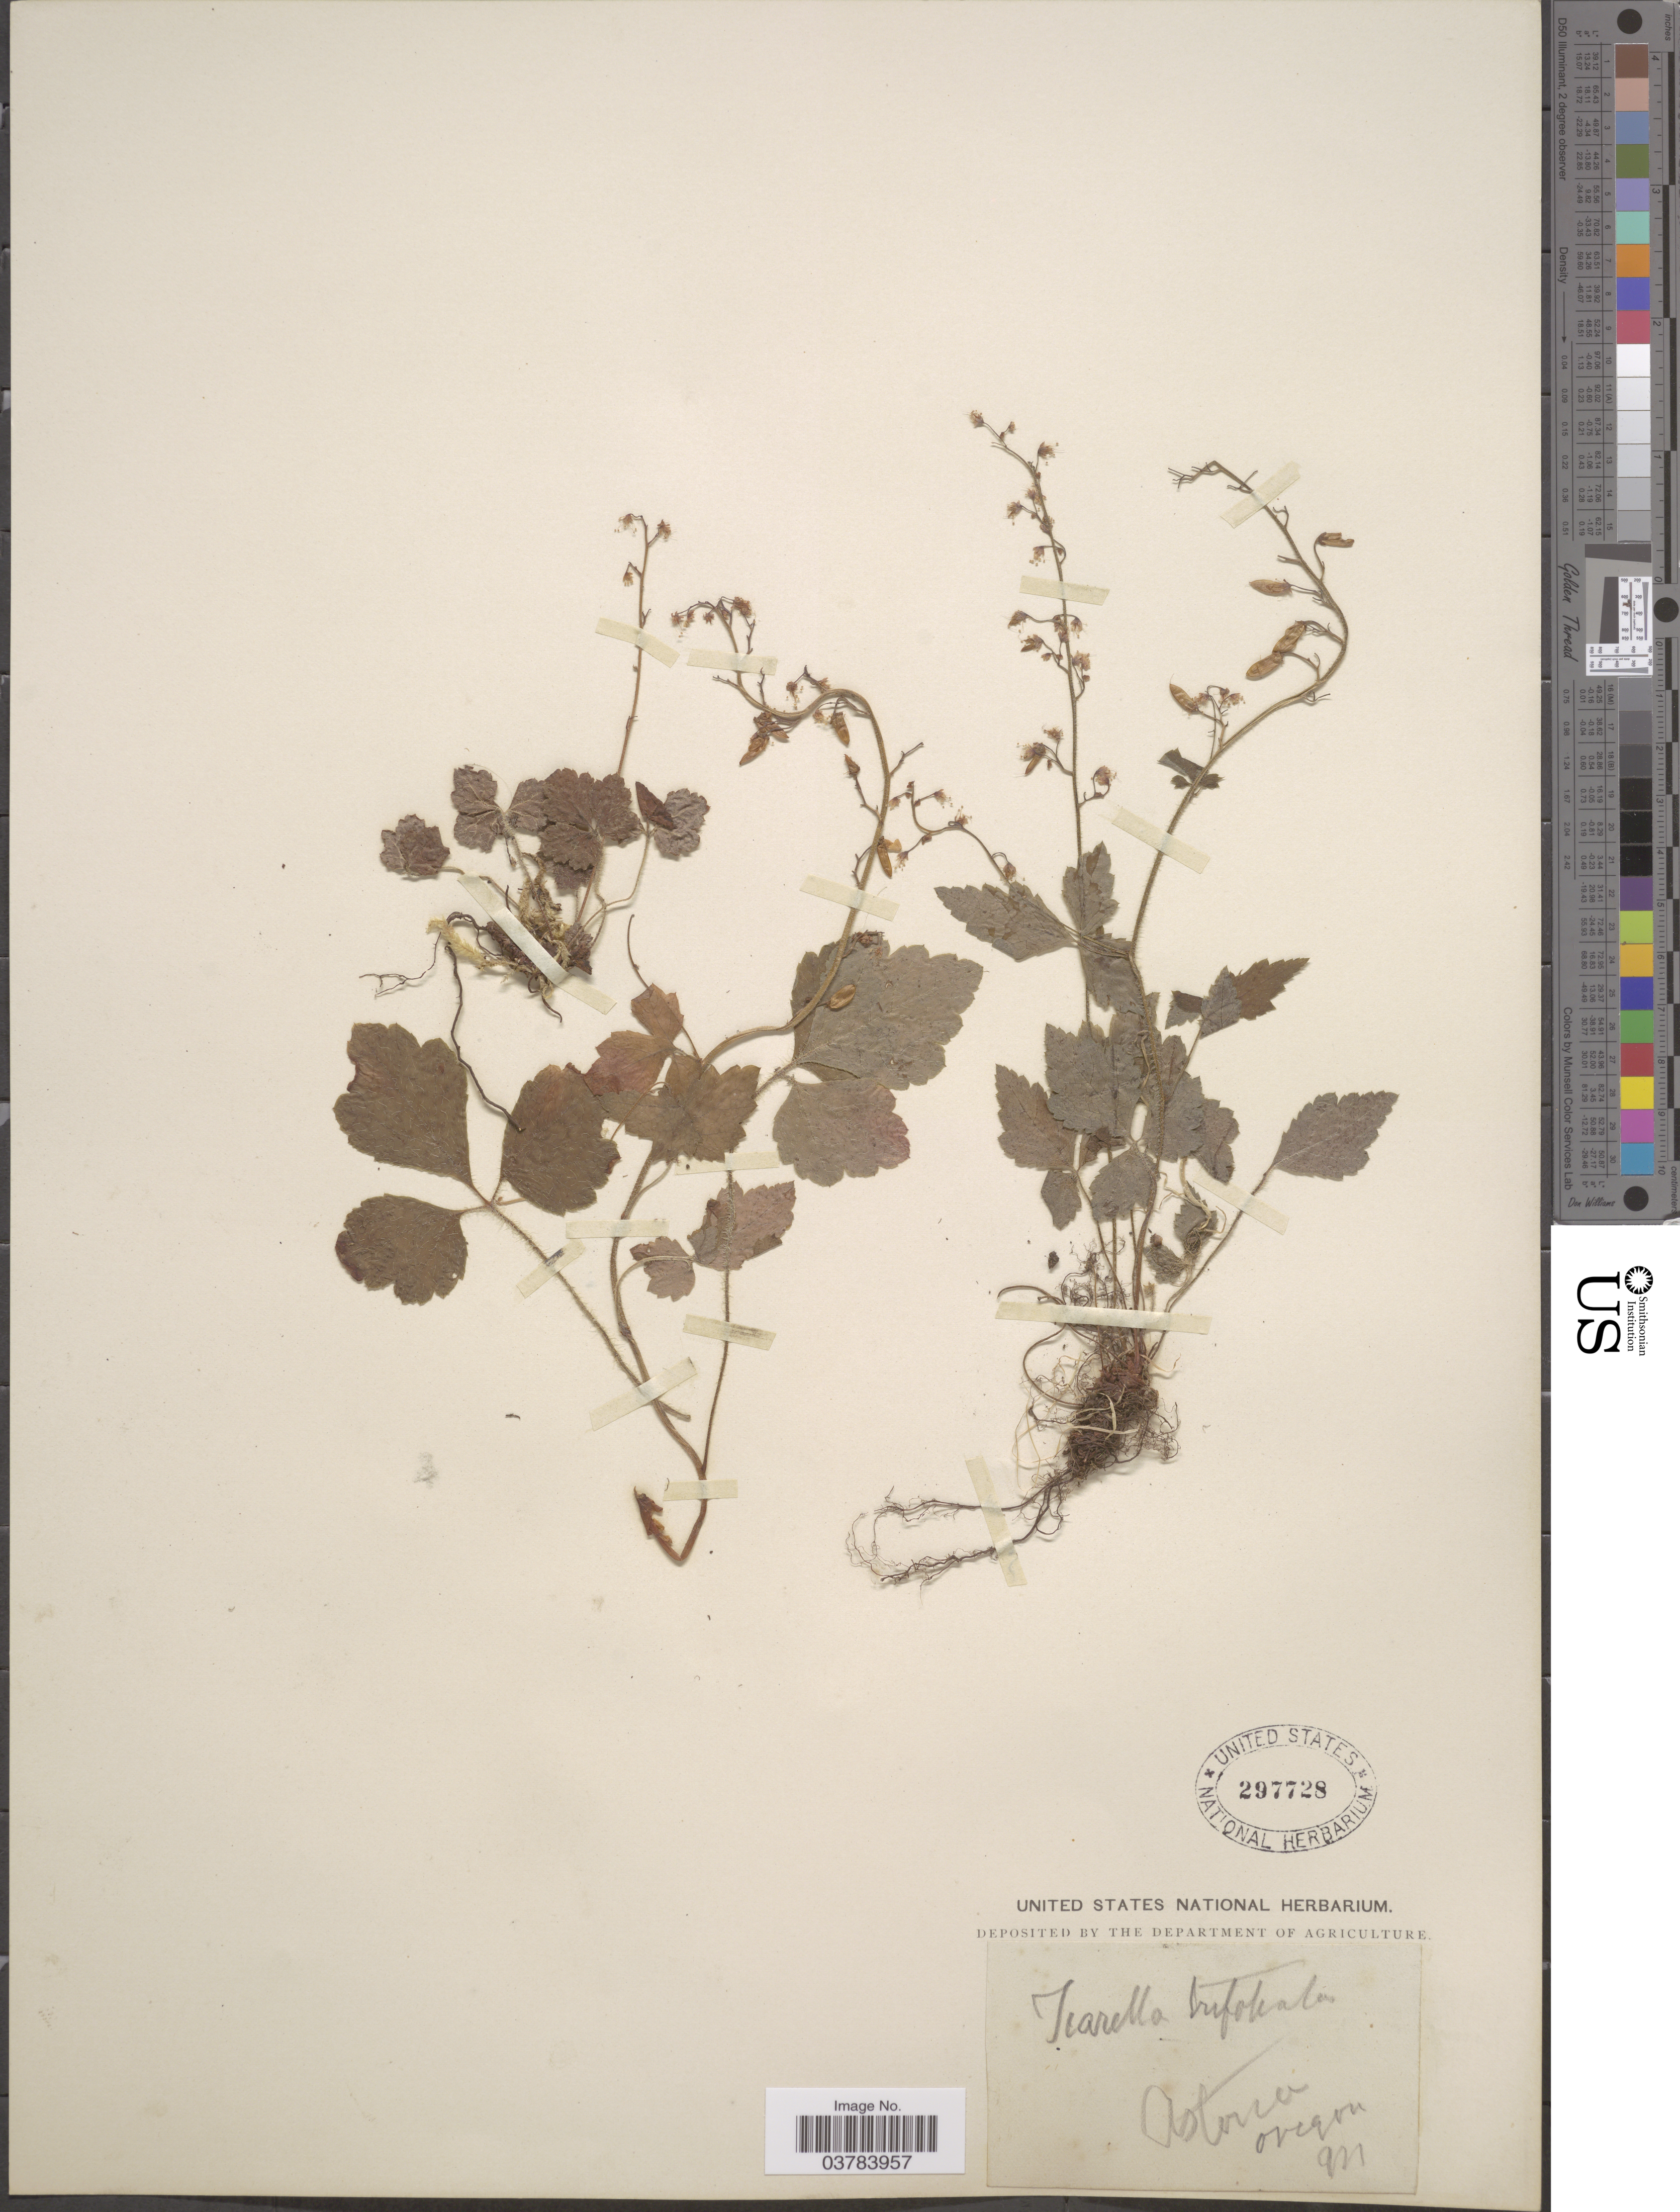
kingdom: Plantae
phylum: Tracheophyta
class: Magnoliopsida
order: Saxifragales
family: Saxifragaceae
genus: Tiarella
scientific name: Tiarella trifoliata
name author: L.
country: United States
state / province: Oregon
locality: Astoria.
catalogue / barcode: US 297728